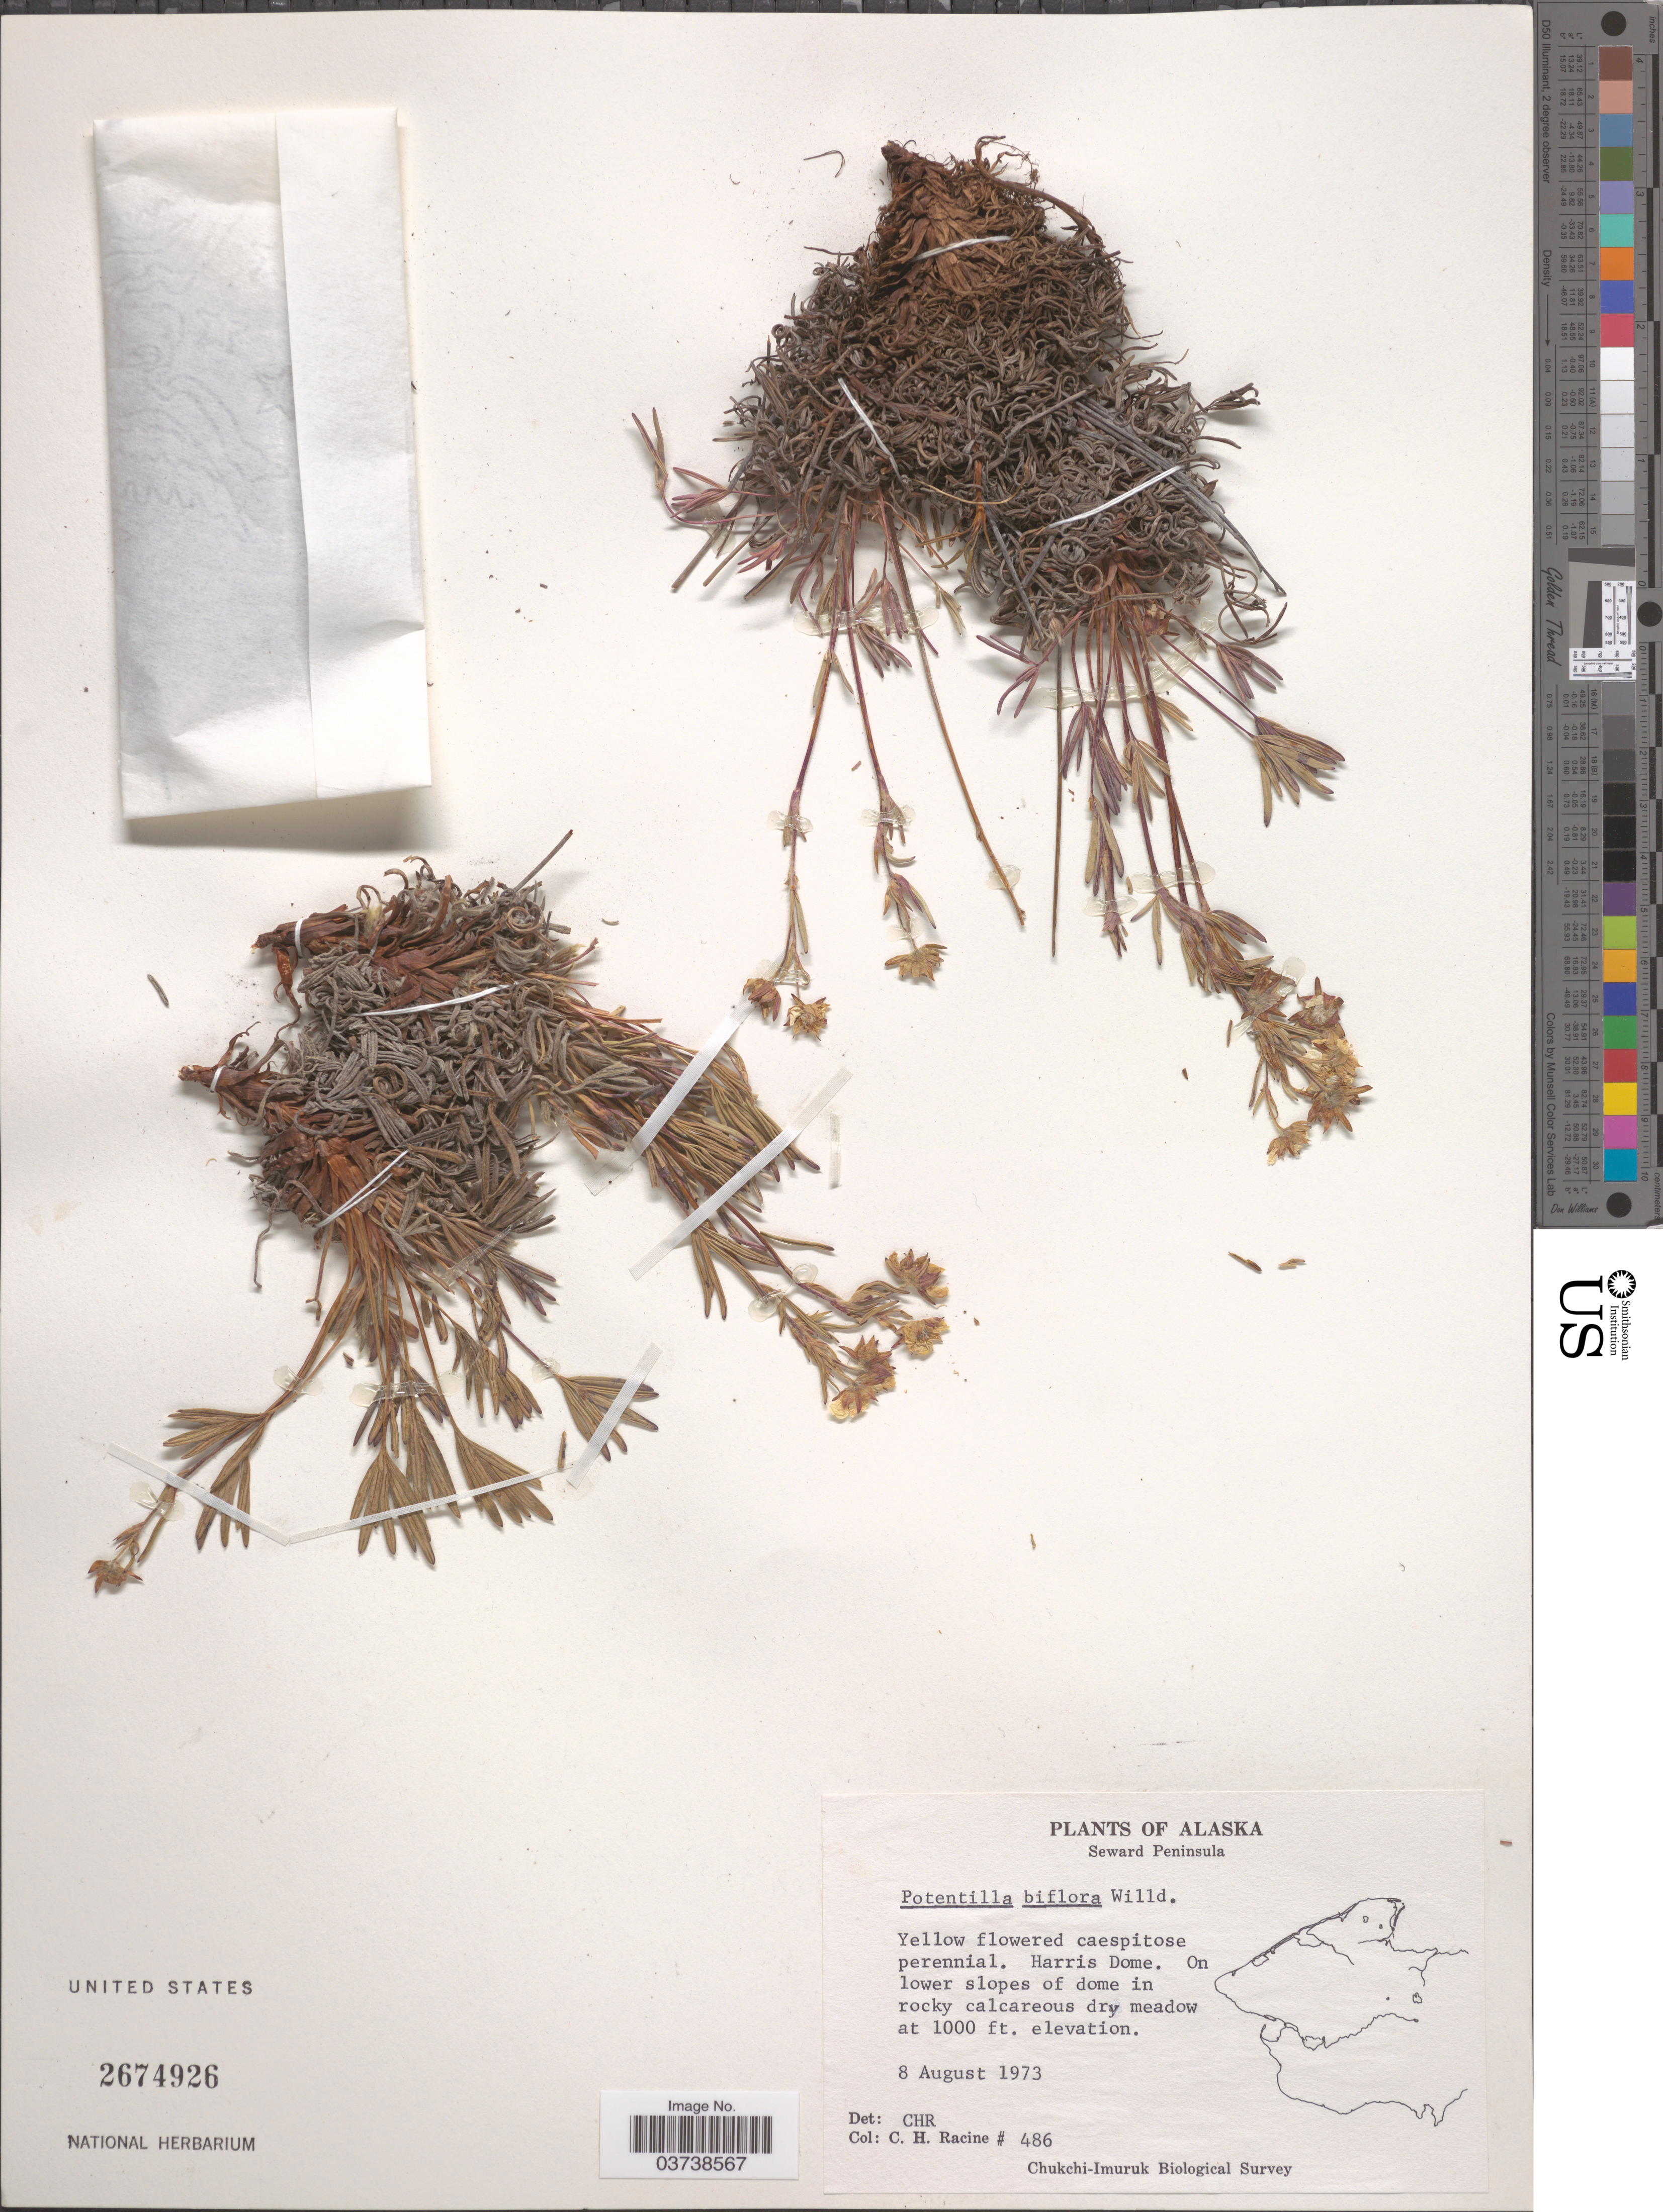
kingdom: Plantae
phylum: Tracheophyta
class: Magnoliopsida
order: Rosales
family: Rosaceae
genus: Potentilla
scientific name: Potentilla biflora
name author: Willd. ex Schltdl.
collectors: C. Racine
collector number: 486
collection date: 1973-08-08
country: United States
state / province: Alaska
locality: Seward Peninsula. Harris Dome.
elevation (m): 305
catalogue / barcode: US 2674926